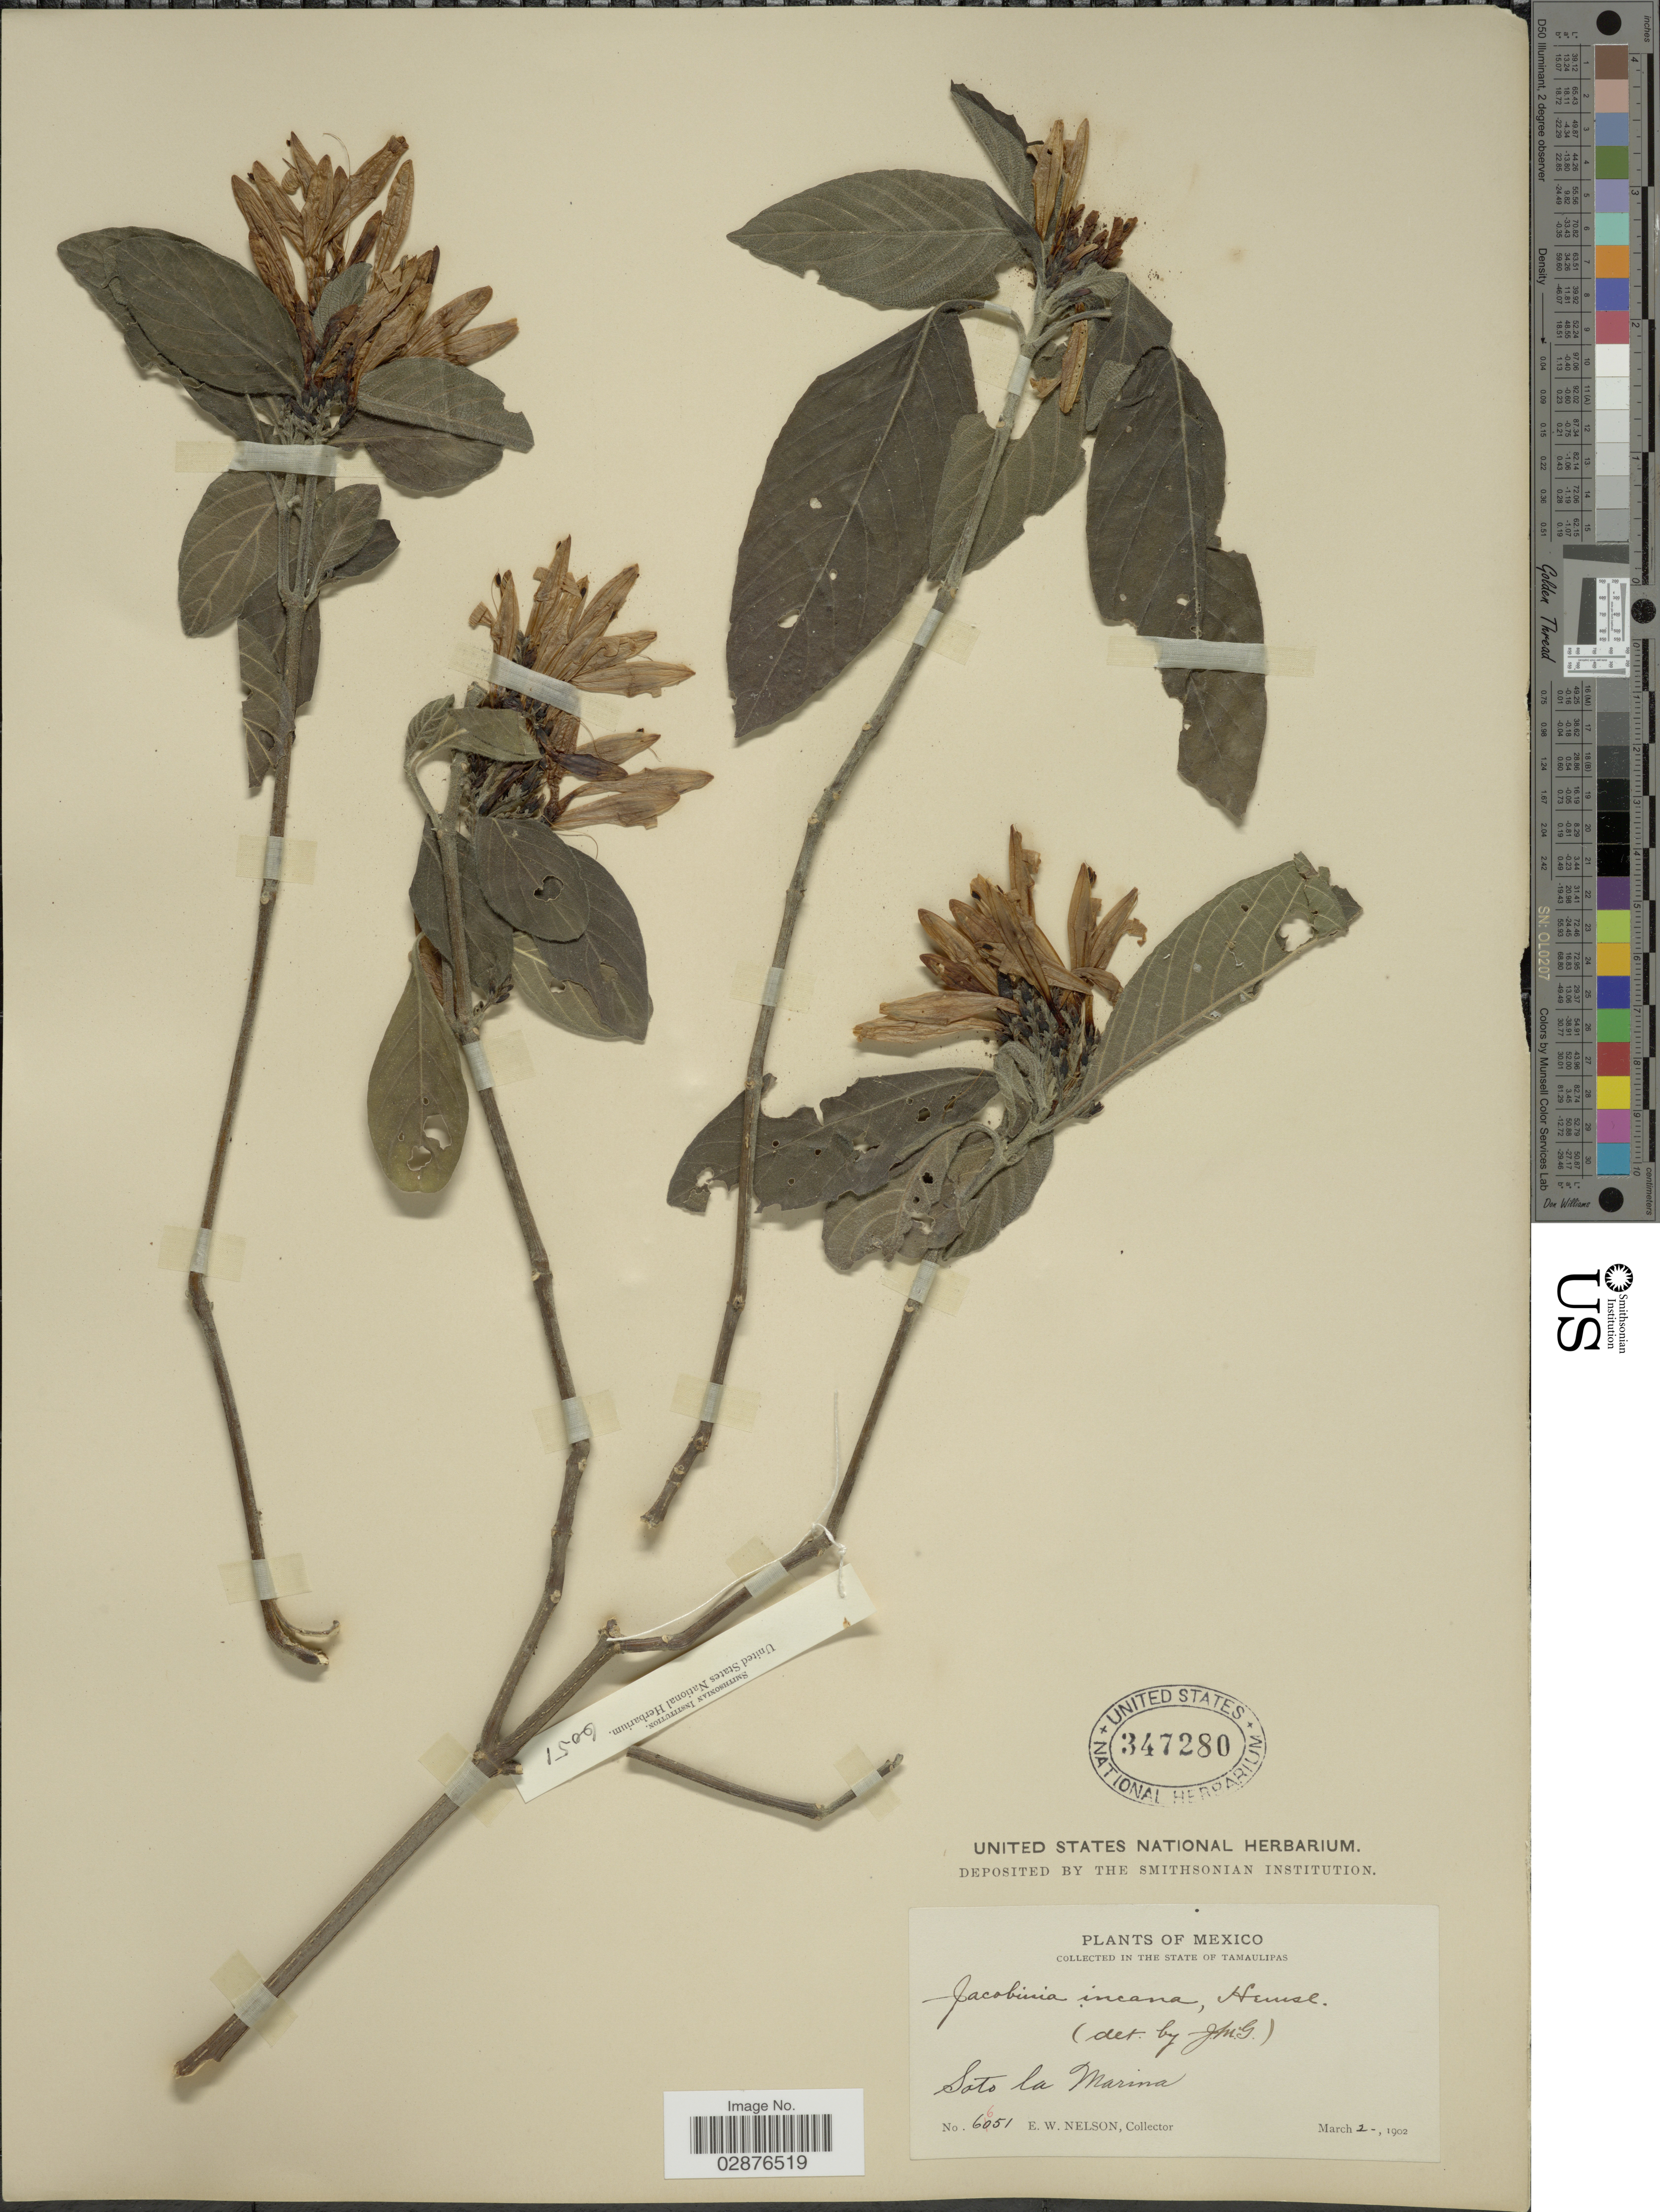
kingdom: Plantae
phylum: Tracheophyta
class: Magnoliopsida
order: Lamiales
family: Acanthaceae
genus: Justicia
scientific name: Justicia leonardii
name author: Wassh.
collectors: E. W. Nelson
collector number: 6651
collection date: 1902-03-02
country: Mexico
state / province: Tamaulipas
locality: Soto la Marina.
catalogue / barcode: US 347280